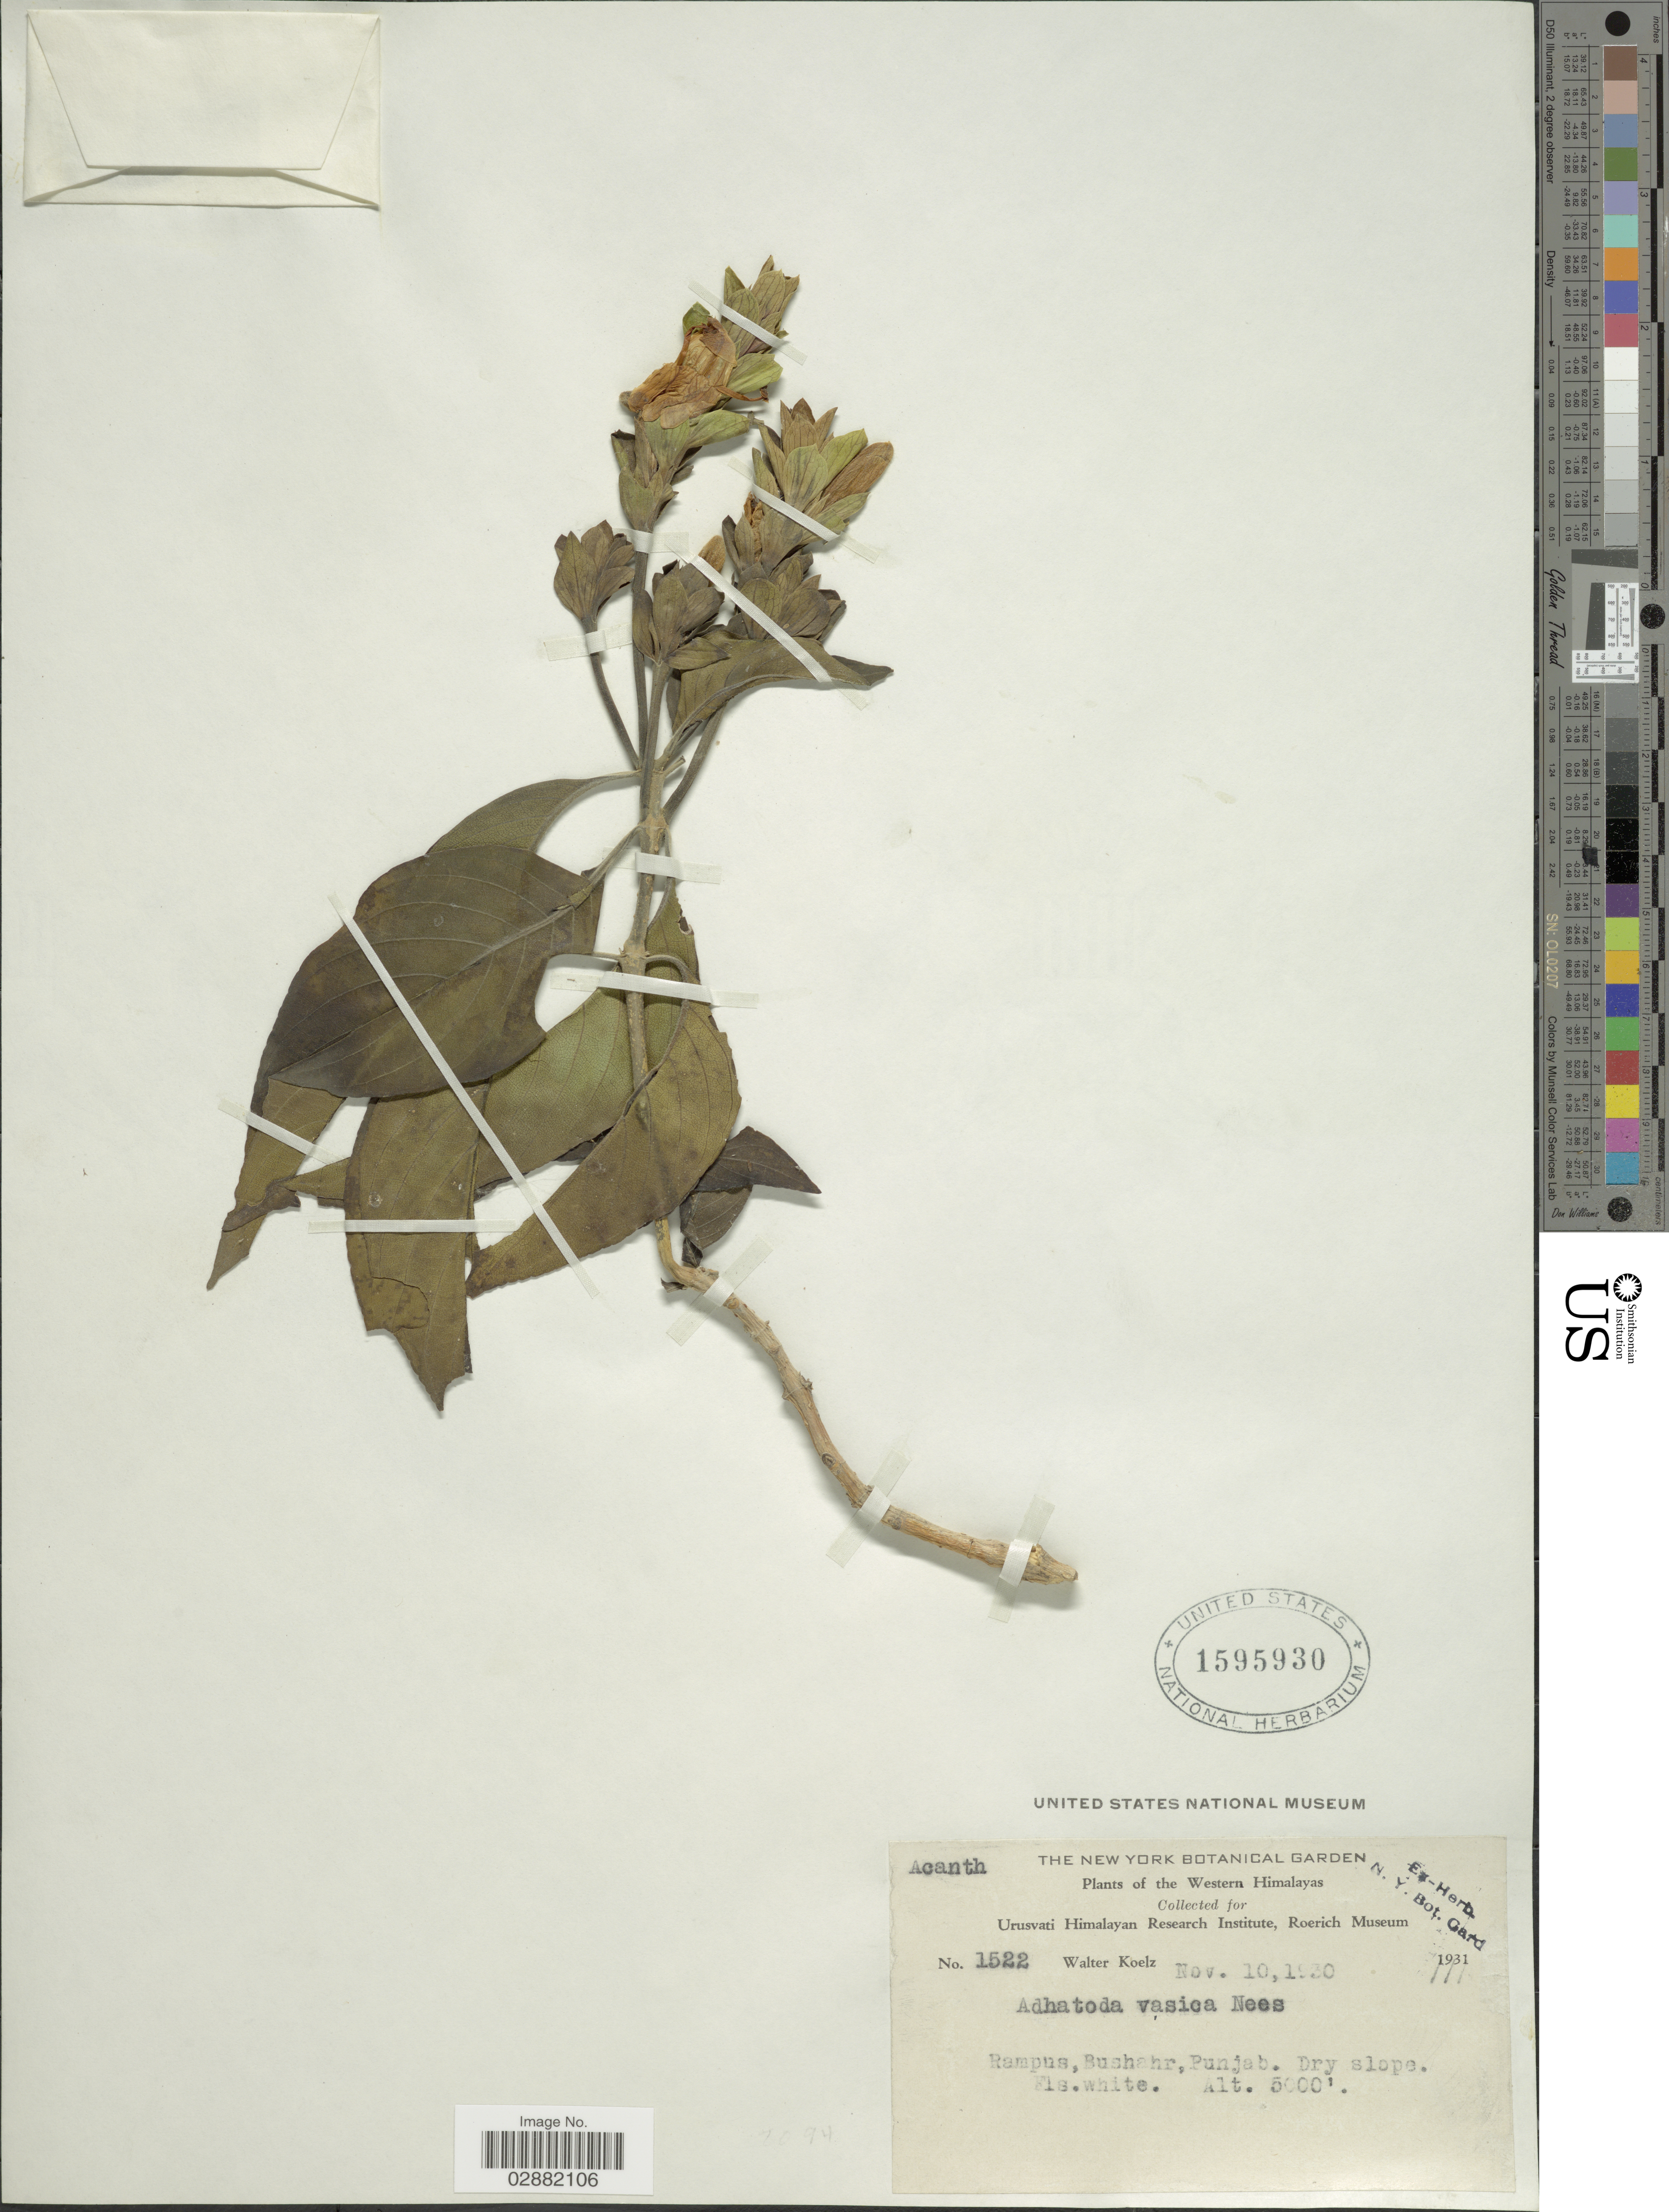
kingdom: Plantae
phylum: Tracheophyta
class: Magnoliopsida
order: Lamiales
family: Acanthaceae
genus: Justicia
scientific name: Justicia adhatoda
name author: L.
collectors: W. N. Koelz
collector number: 1522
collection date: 1930-11-10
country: India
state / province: Himachal Pradesh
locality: Western Himalayas, Rampus, Bushahr, Punjab.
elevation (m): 1524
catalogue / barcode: US 1595930